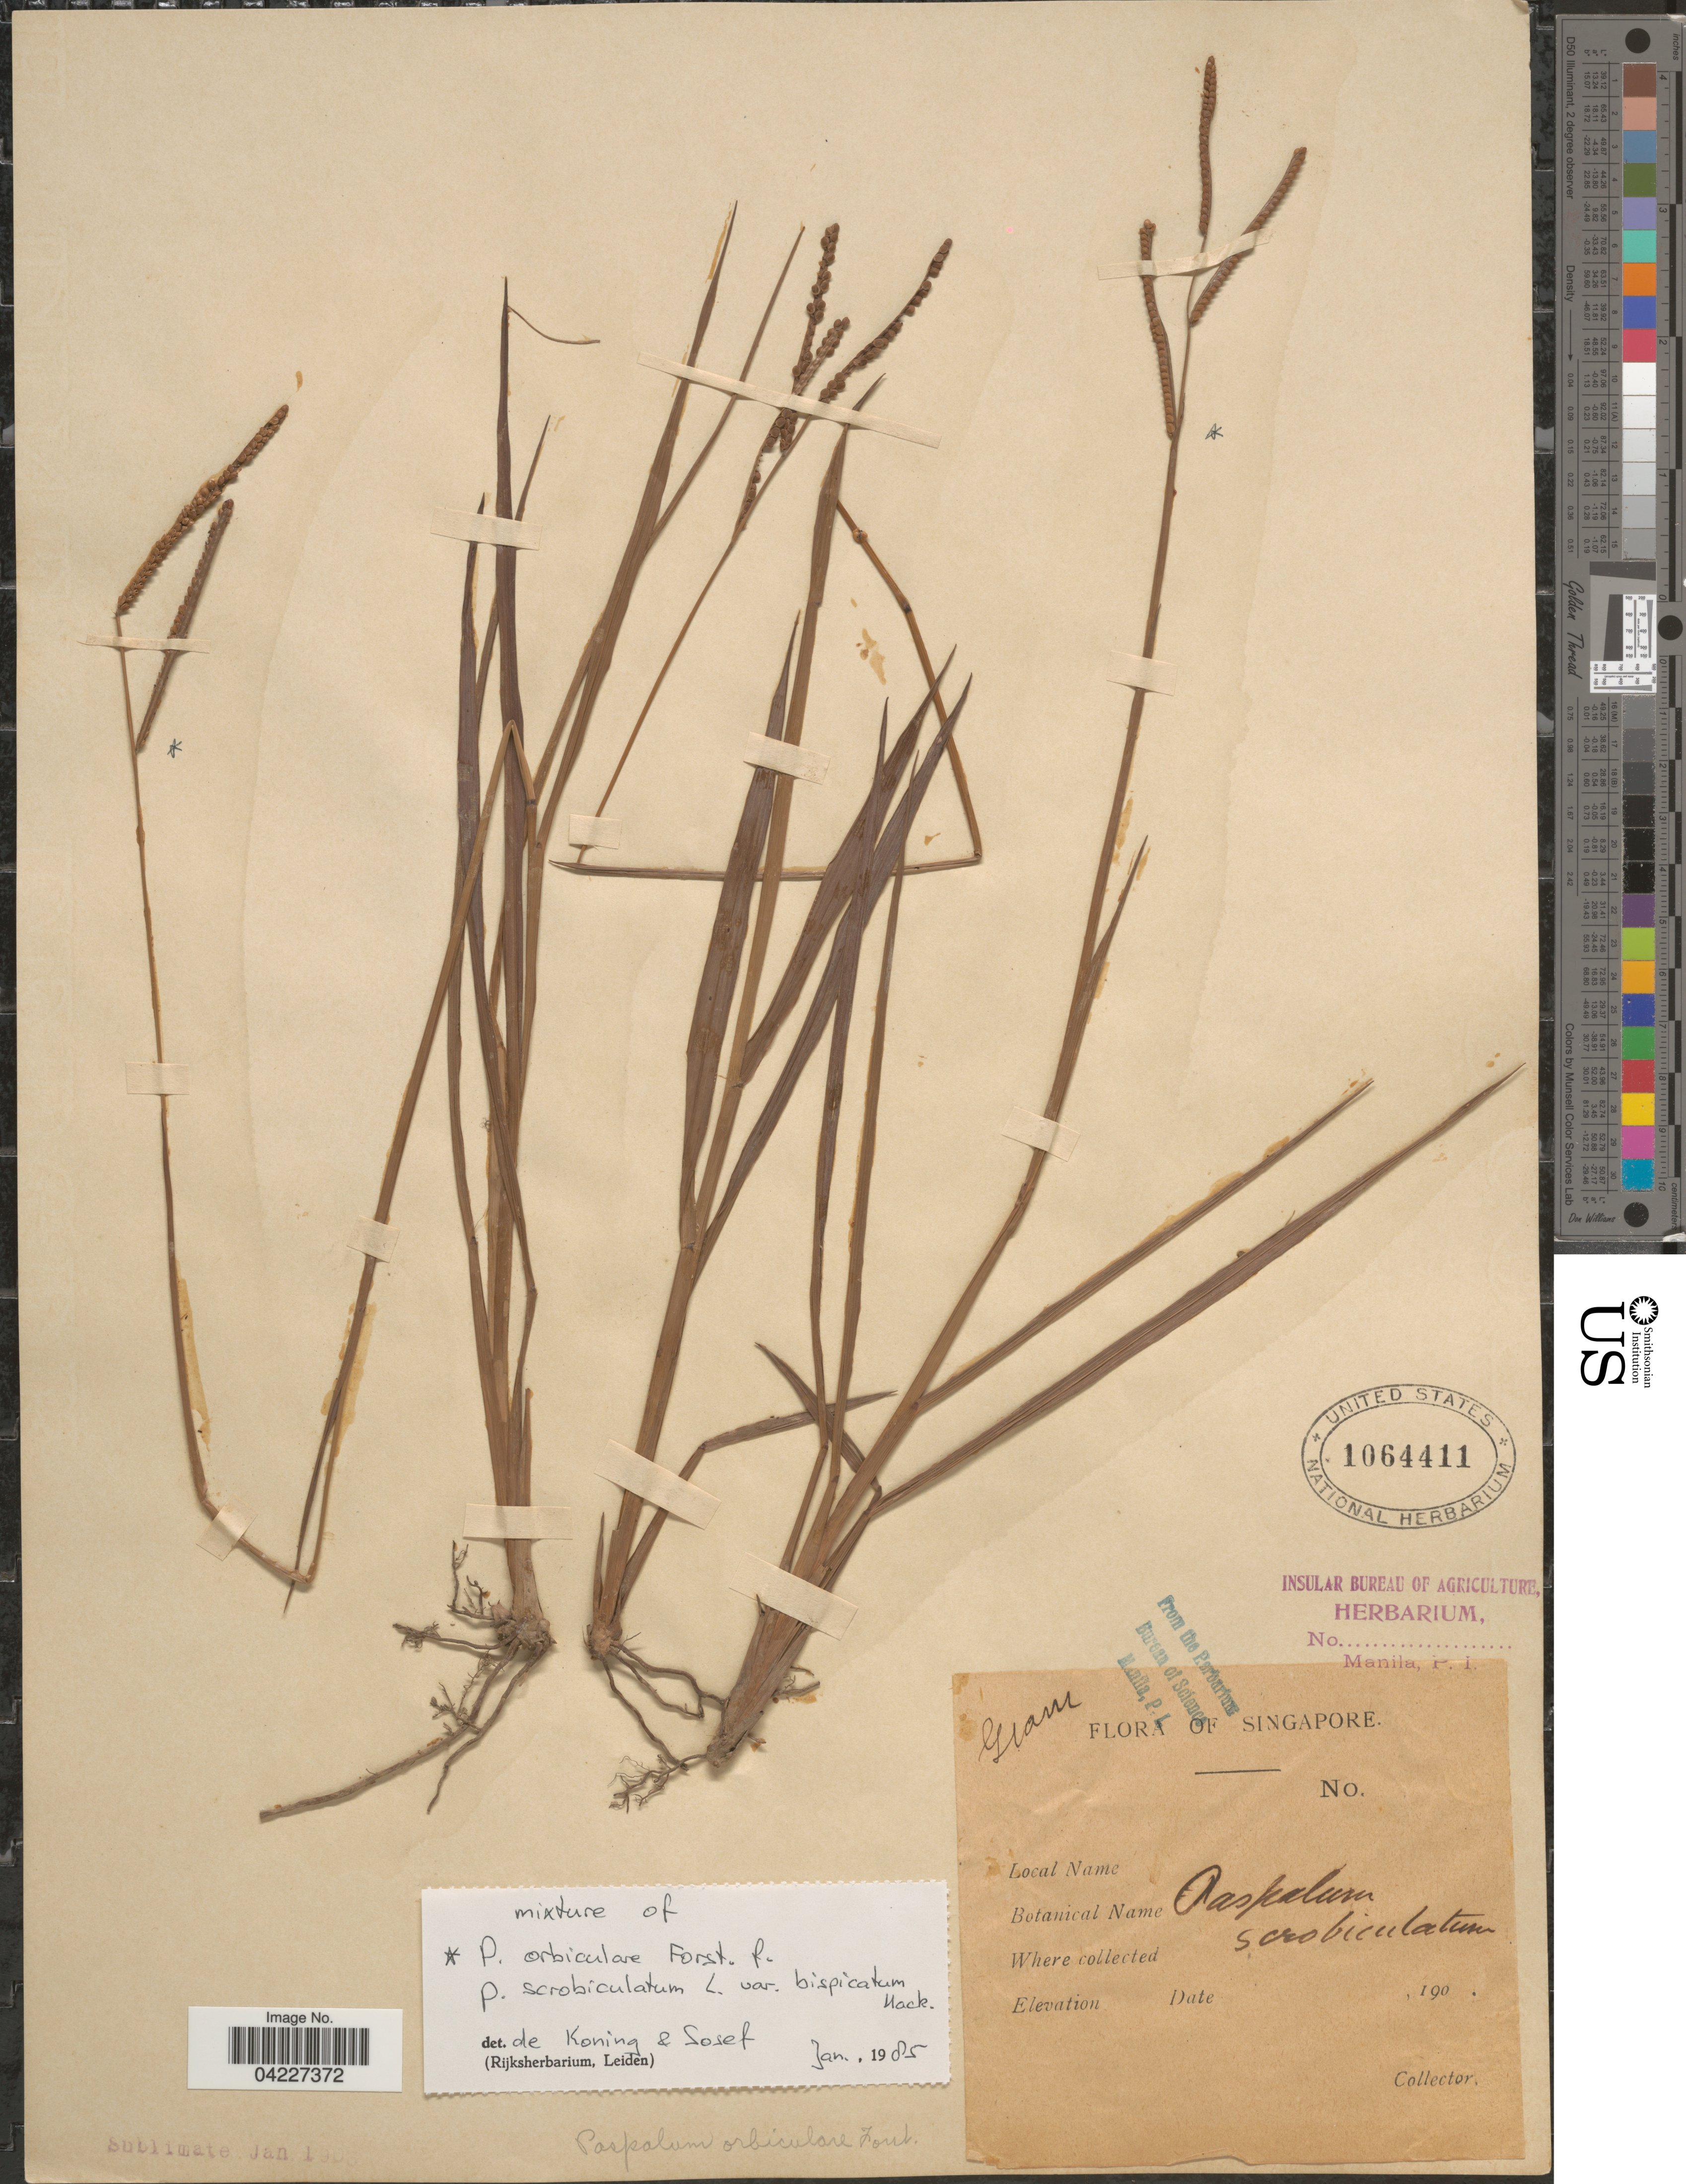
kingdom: Plantae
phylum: Tracheophyta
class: Liliopsida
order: Poales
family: Poaceae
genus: Paspalum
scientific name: Paspalum orbiculare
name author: G. Forst.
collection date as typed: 190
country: Singapore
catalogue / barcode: US 1064411